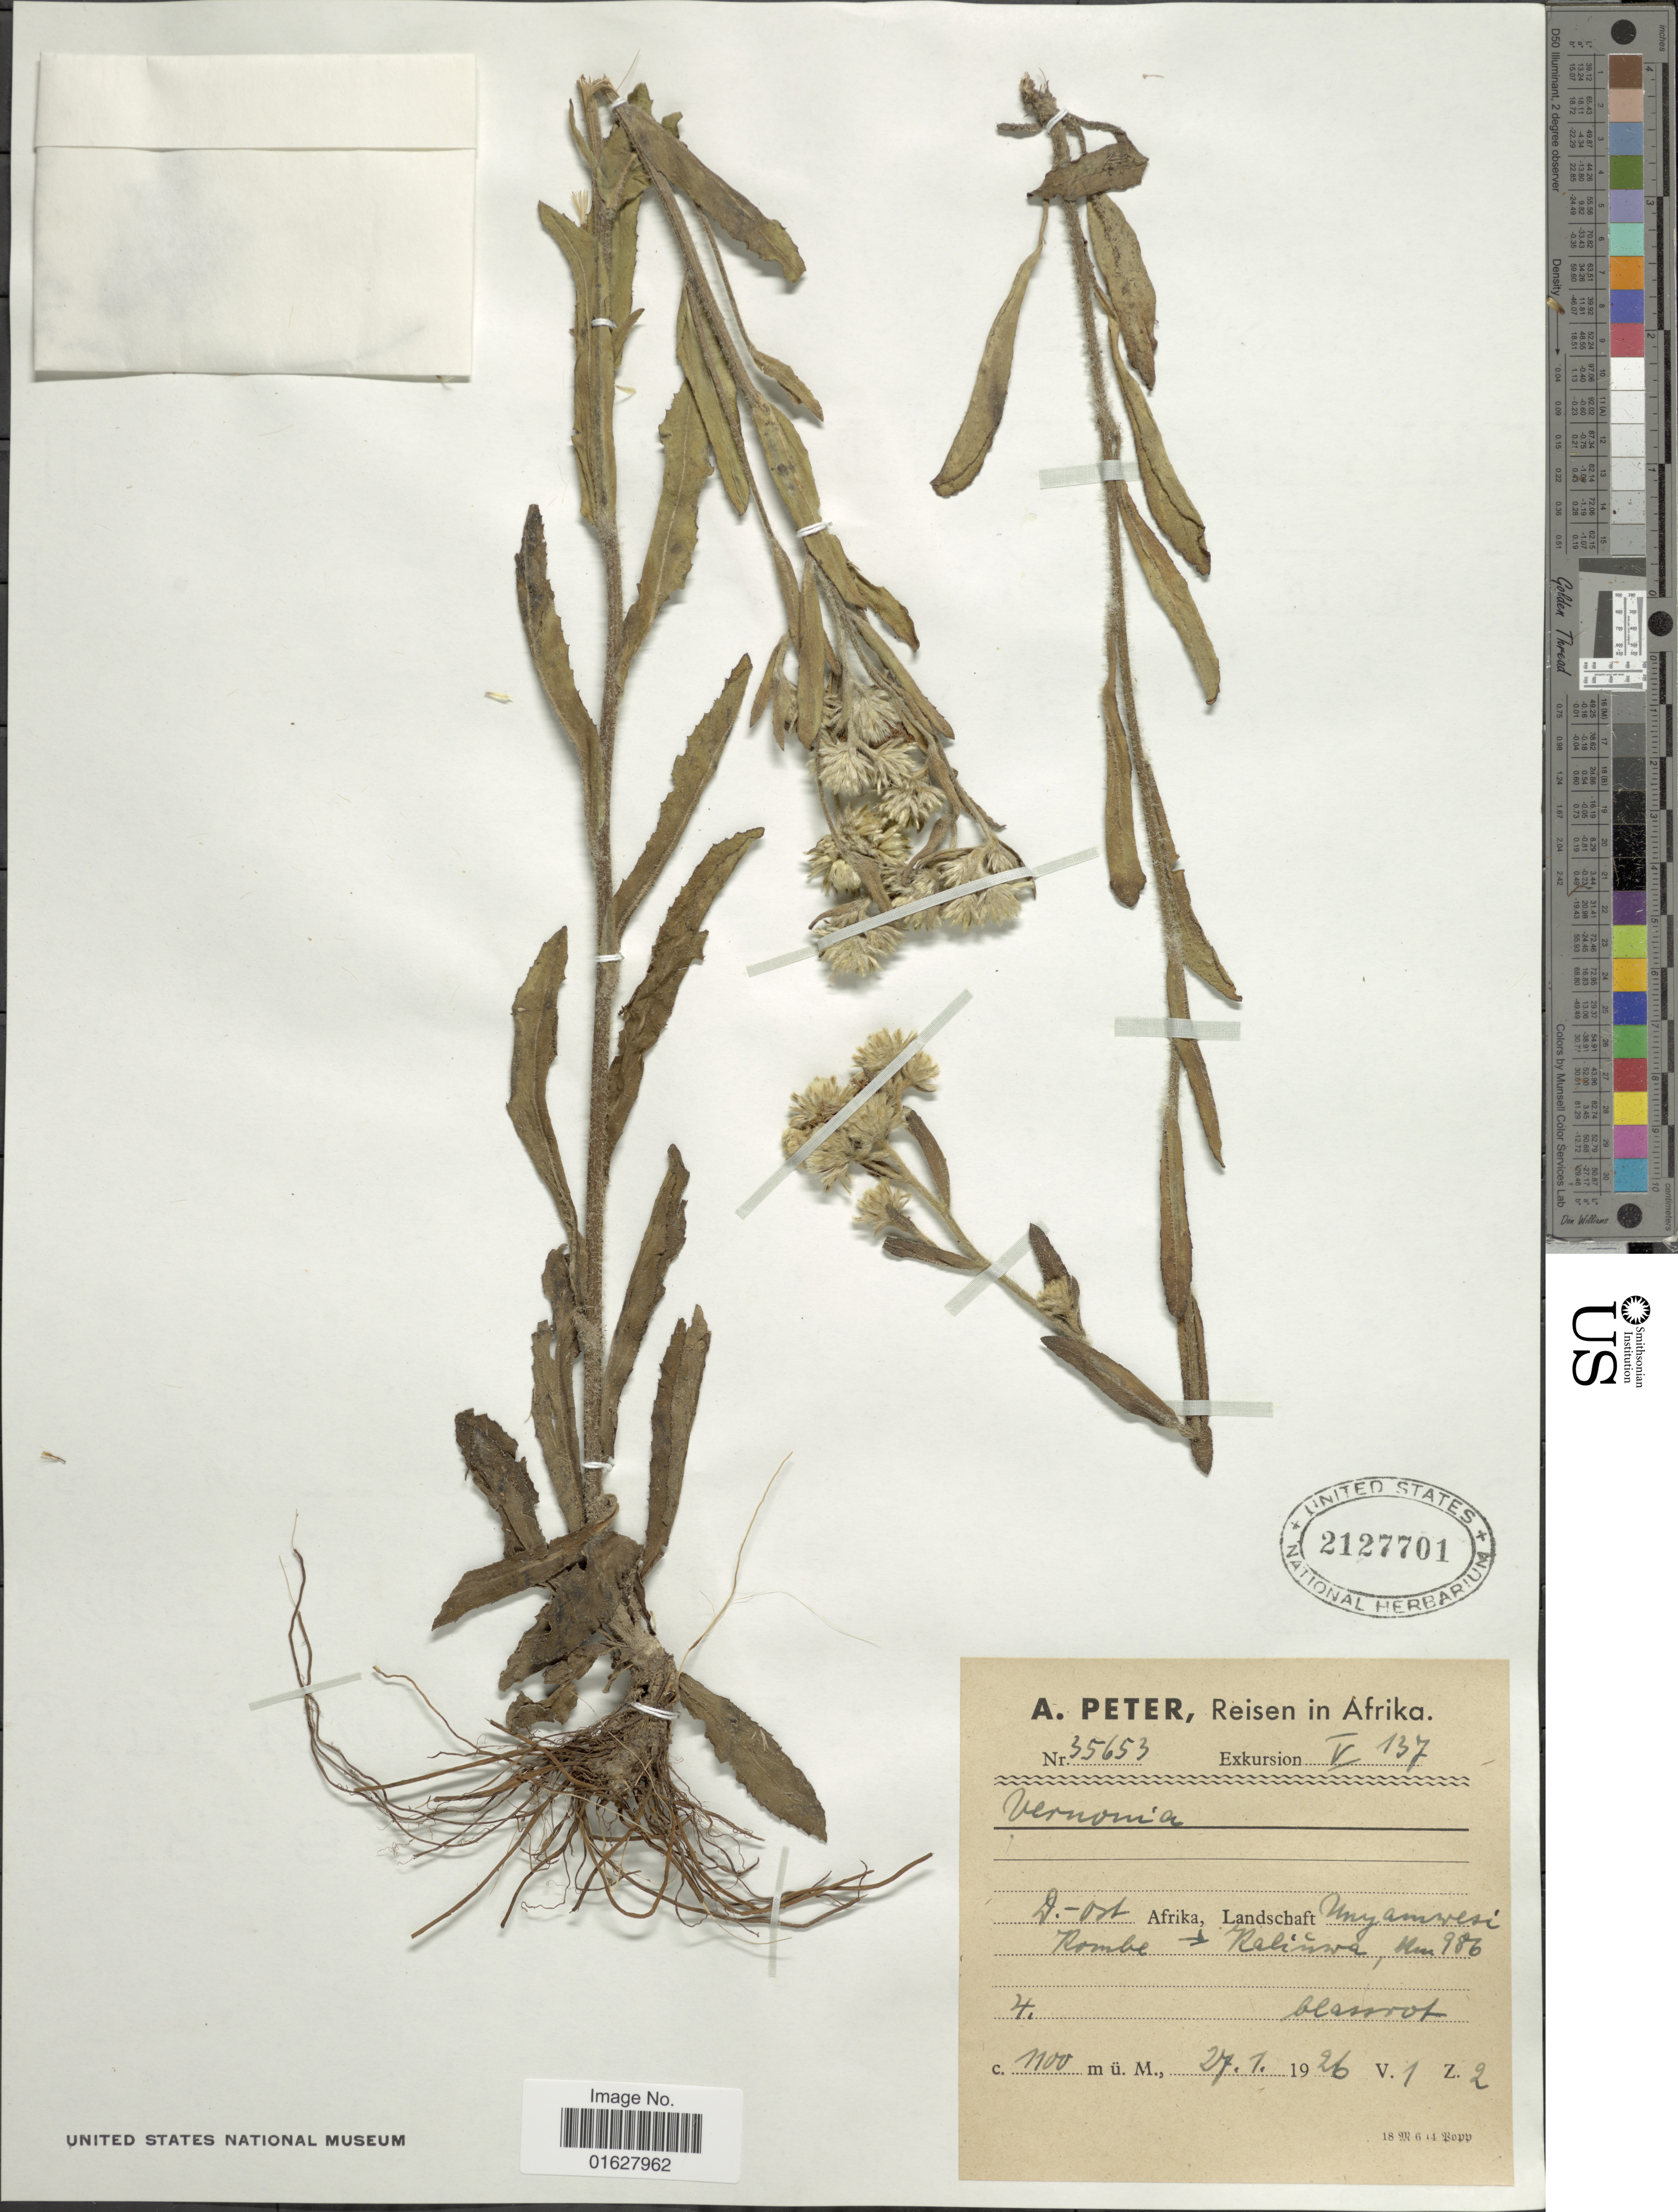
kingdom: Plantae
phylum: Tracheophyta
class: Magnoliopsida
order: Asterales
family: Asteraceae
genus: Vernonia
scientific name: Vernonia sp.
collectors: A. Peter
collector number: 35653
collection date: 1926-01-27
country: Tanzania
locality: Unyamwezi. Rombo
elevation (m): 1100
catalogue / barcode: US 2127701